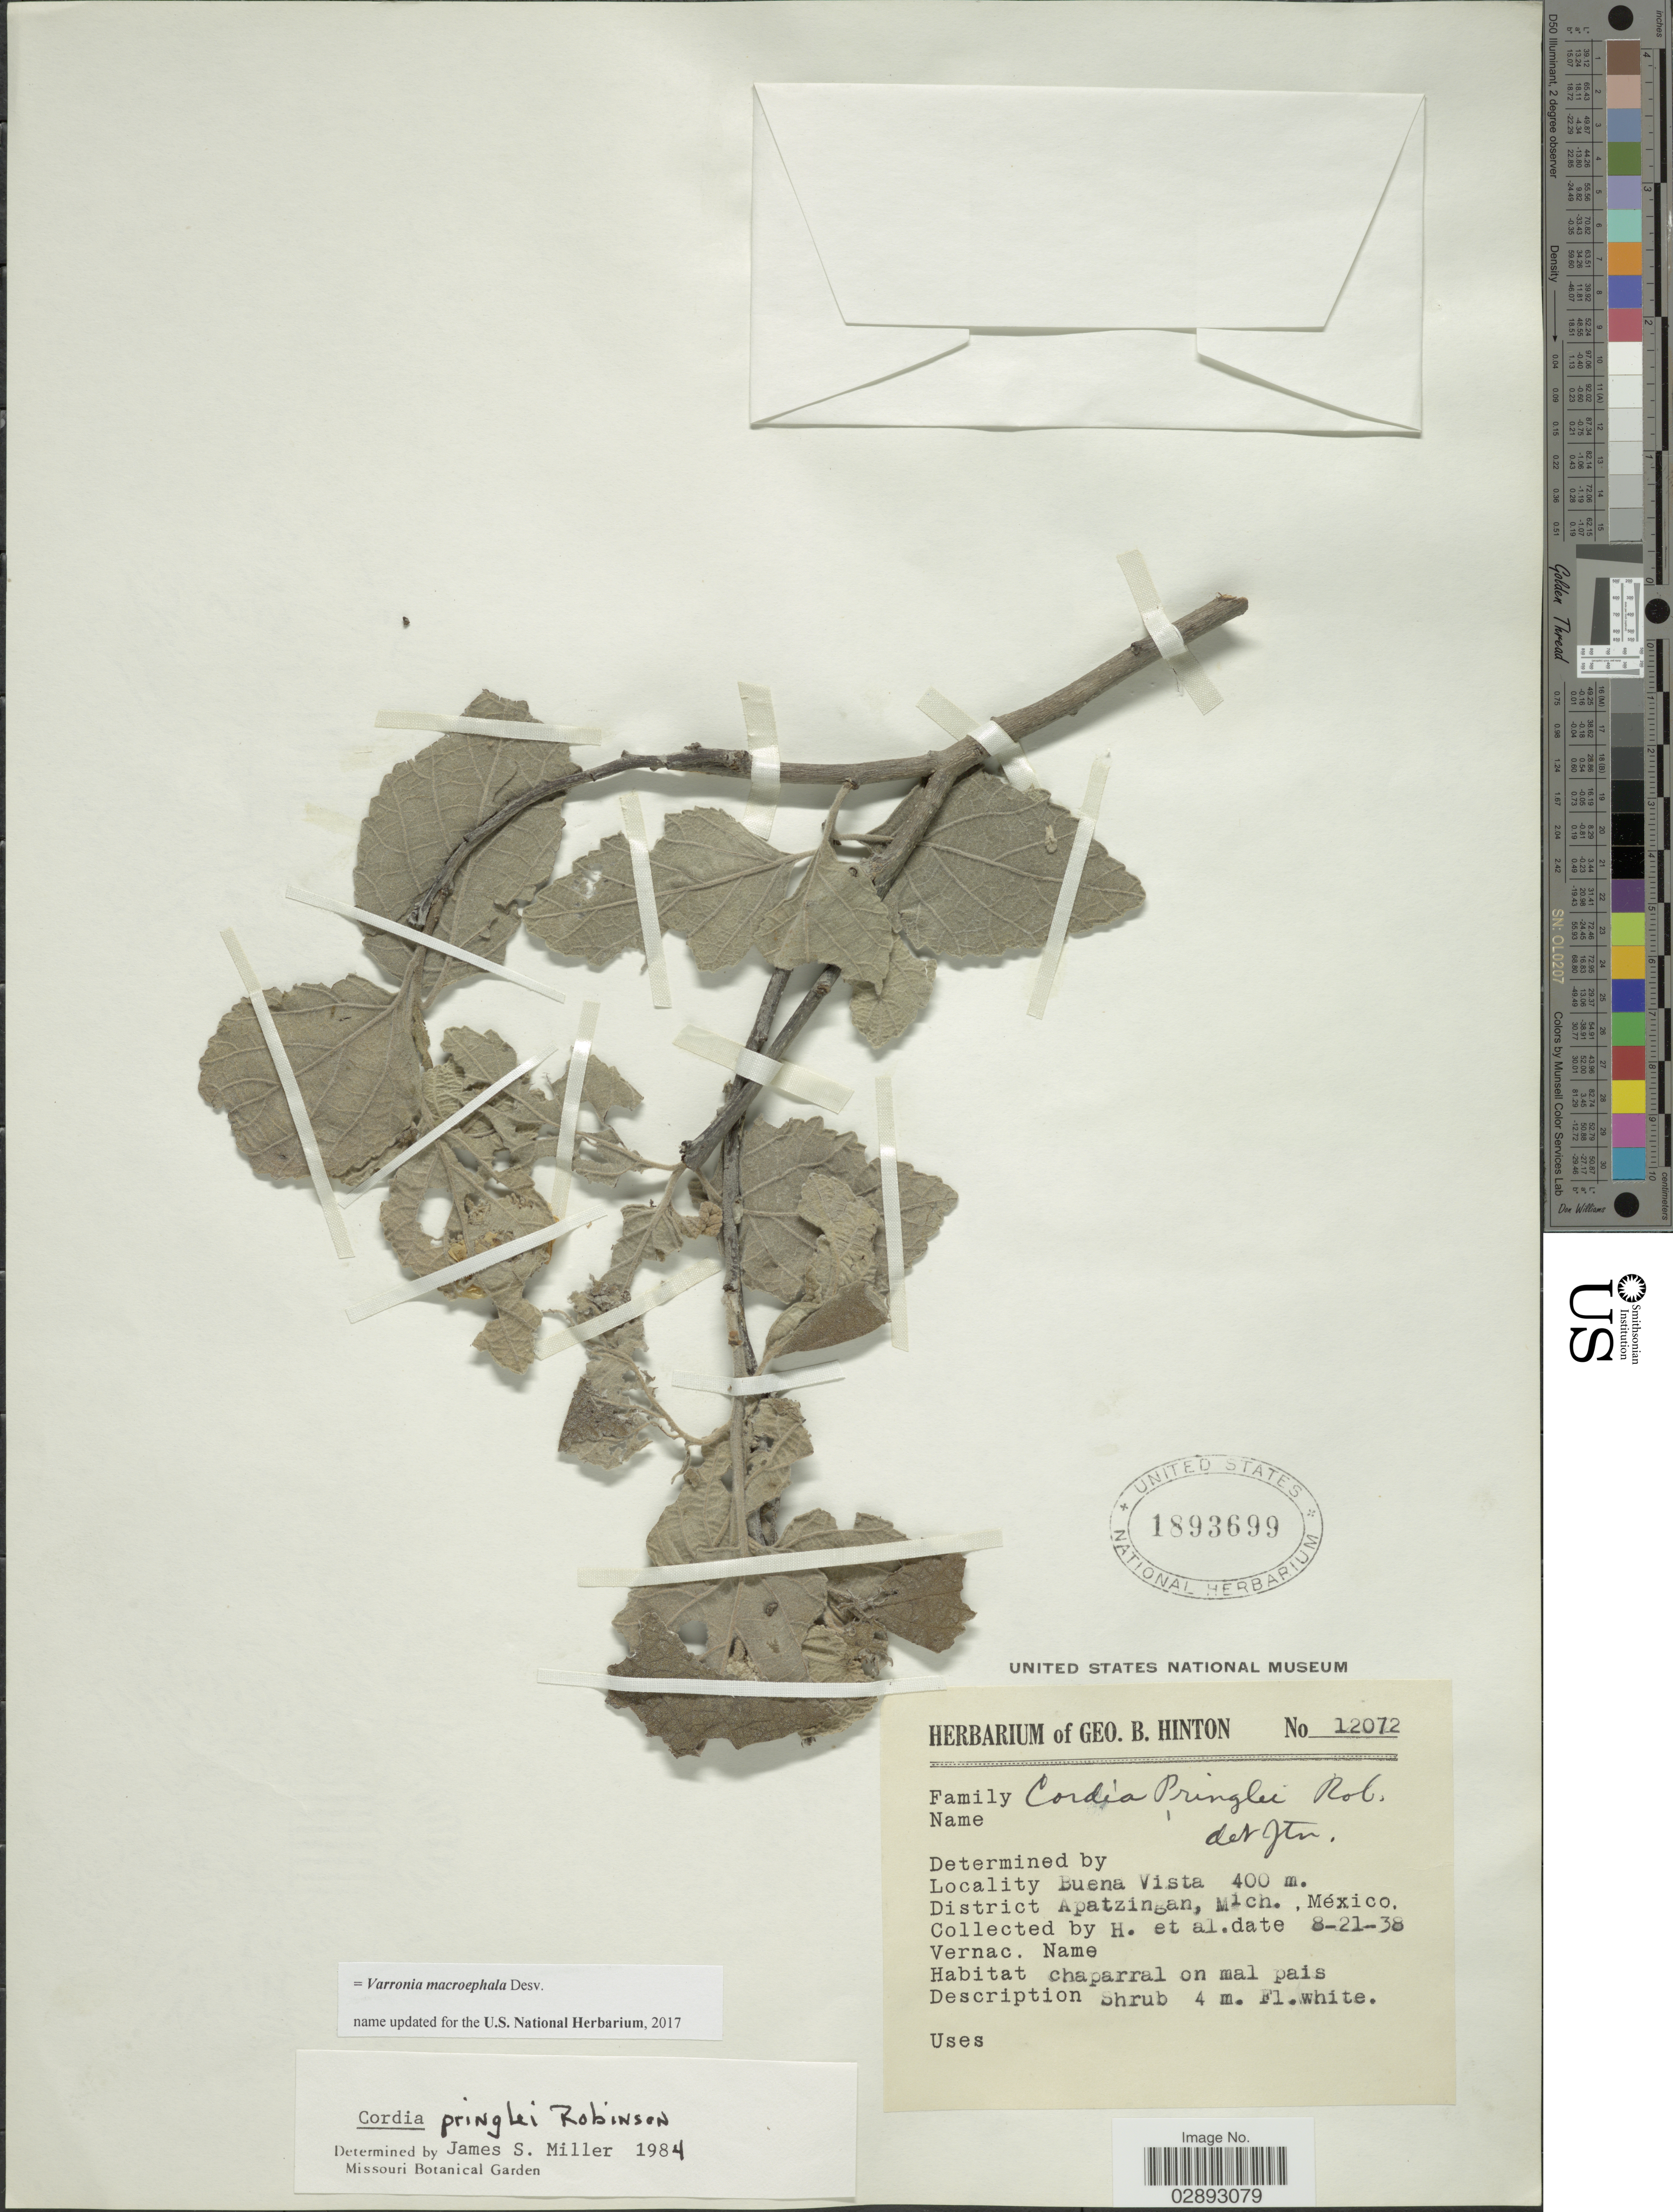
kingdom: Plantae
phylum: Tracheophyta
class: Magnoliopsida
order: Boraginales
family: Cordiaceae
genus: Varronia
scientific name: Varronia macrocephala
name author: Desv.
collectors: G. B. Hinton & et al.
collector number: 12072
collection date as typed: Transcribed d/m/y: 21/8/38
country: Mexico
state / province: Michoacán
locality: Buena Vista. District Apatzingan, Mich.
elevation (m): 400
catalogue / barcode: US 1893699